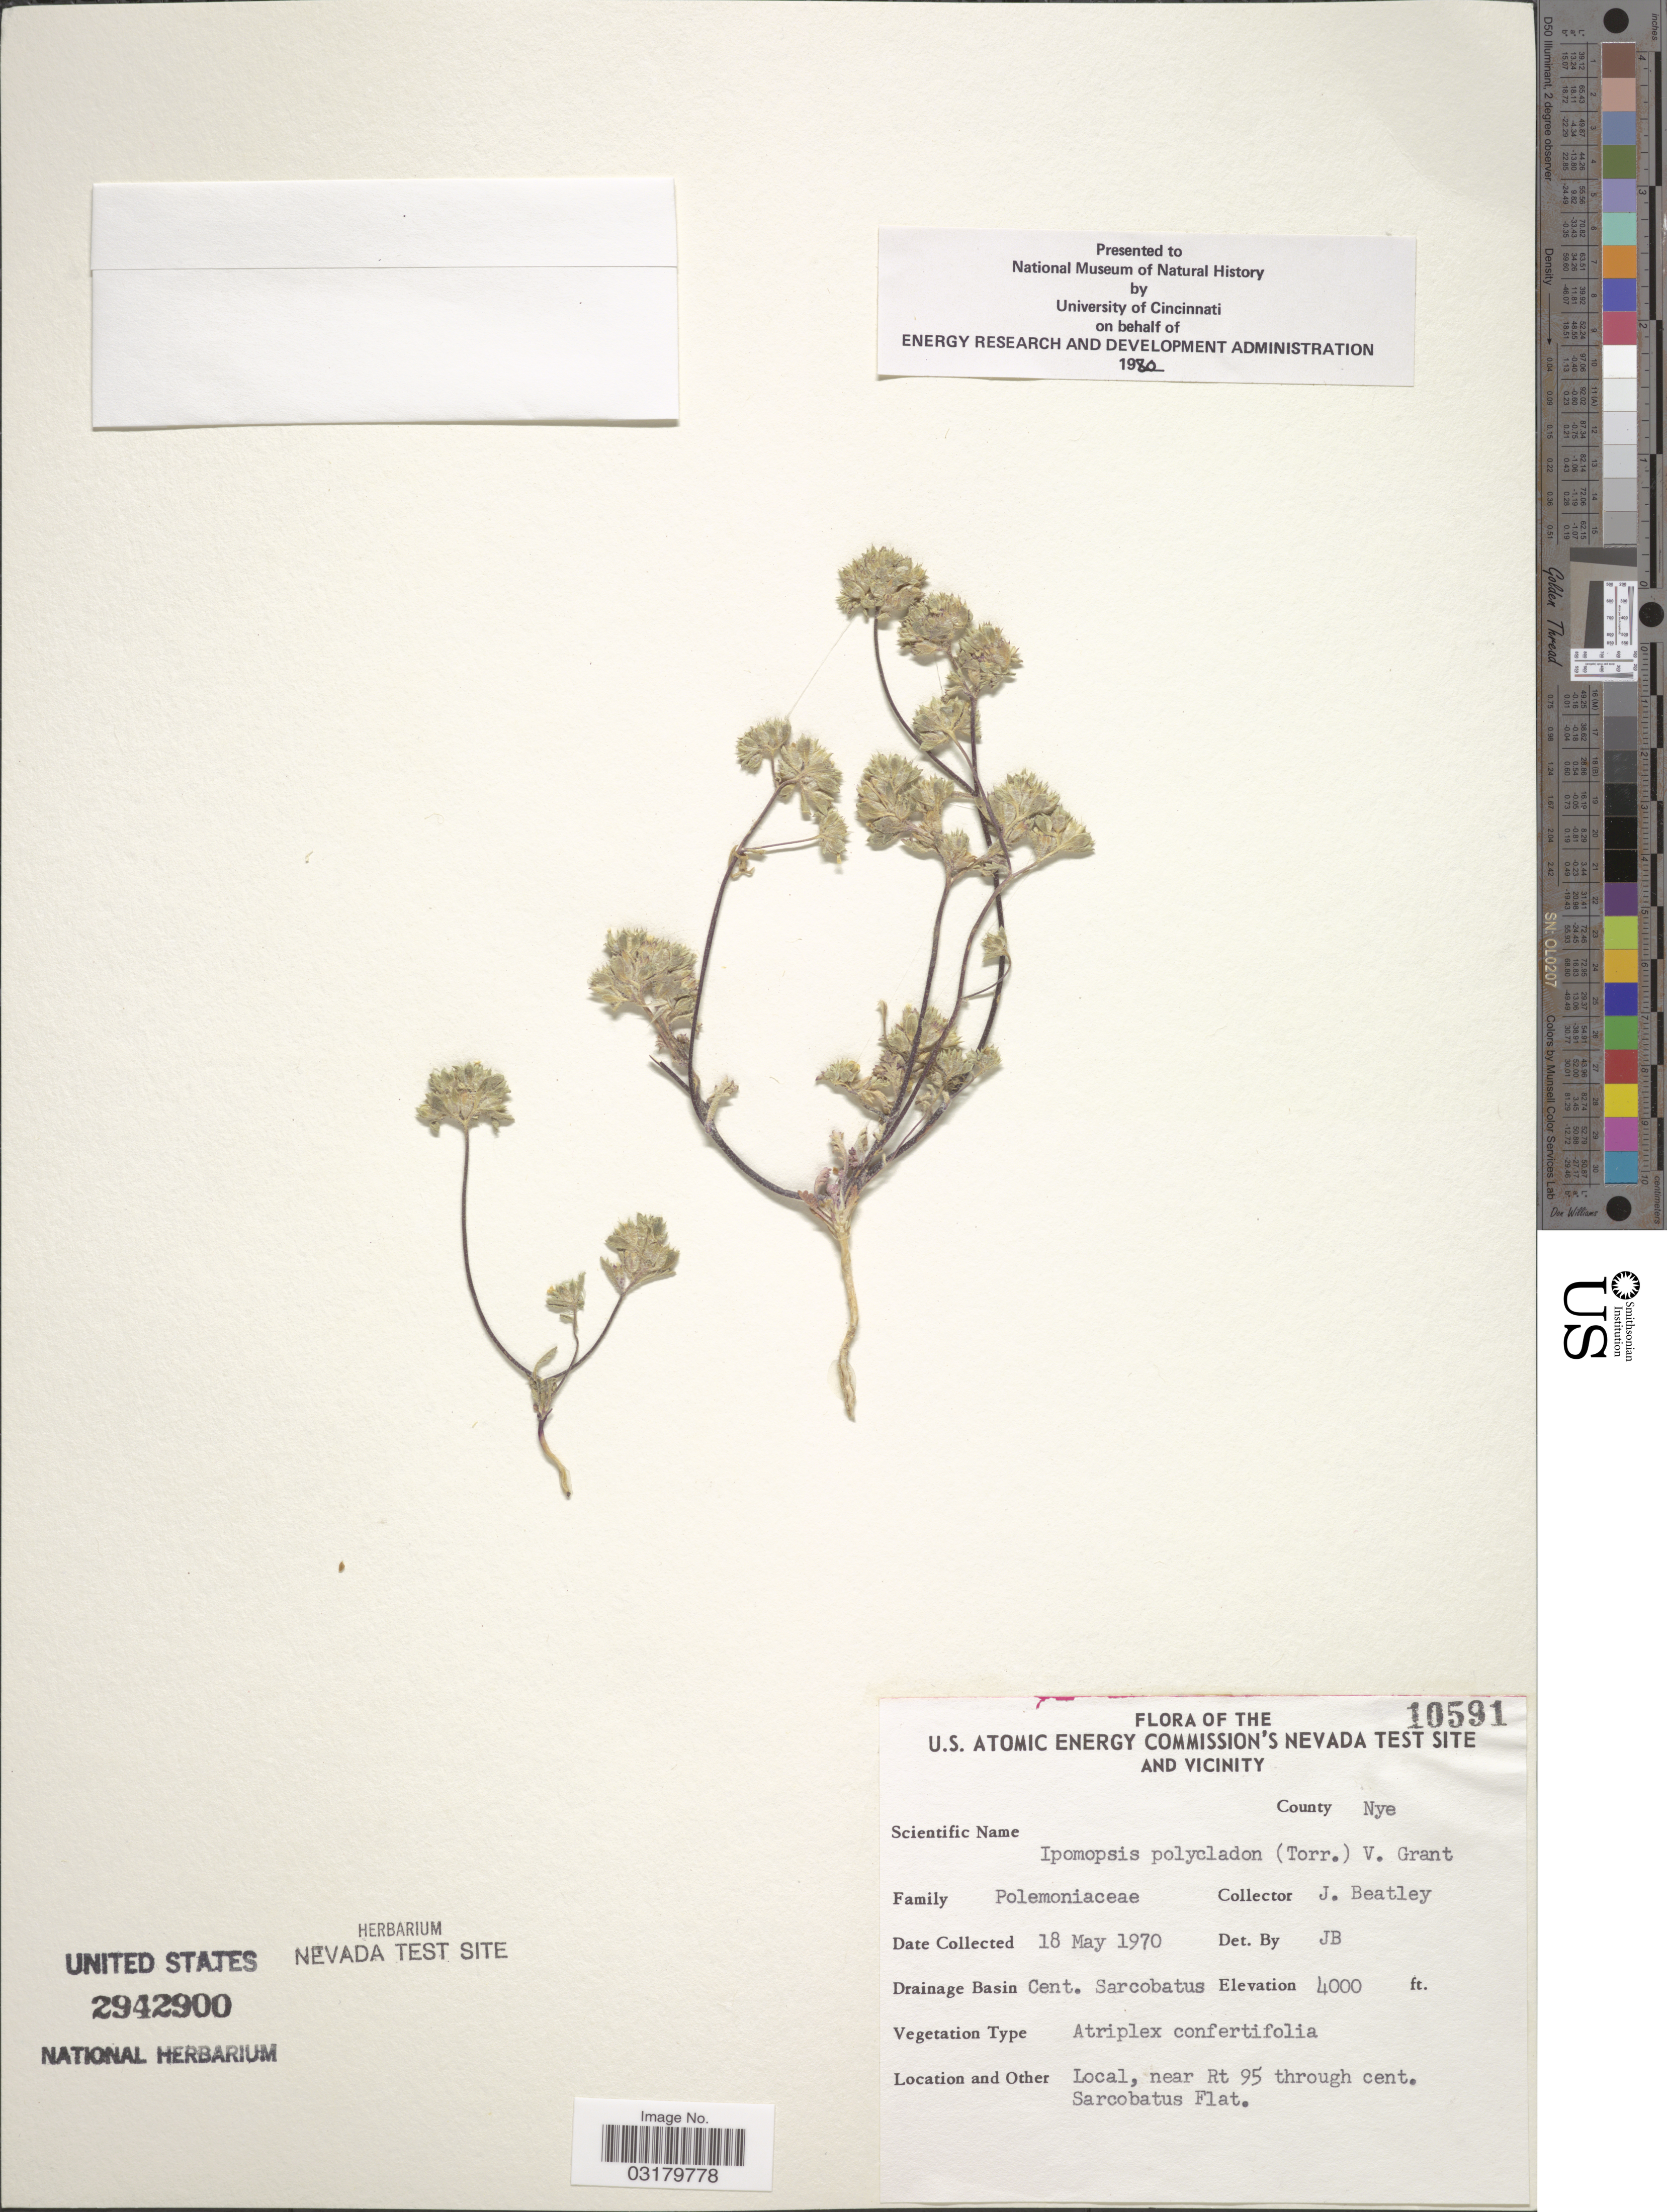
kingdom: Plantae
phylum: Tracheophyta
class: Magnoliopsida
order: Ericales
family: Polemoniaceae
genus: Ipomopsis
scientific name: Ipomopsis polycladon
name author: (Torr.) V.E. Grant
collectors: J. C. Beatley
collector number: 10591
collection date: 1970-05-18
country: United States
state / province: Nevada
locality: The U.S. Atomic Energy Commission's Nevada Test Site and Vicinity. County Nye. Drainage Basin Cent. Sarcobatus. Local, near Rt 95 through cent. Sarcobatus Flat.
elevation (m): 1219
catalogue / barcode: US 2942900